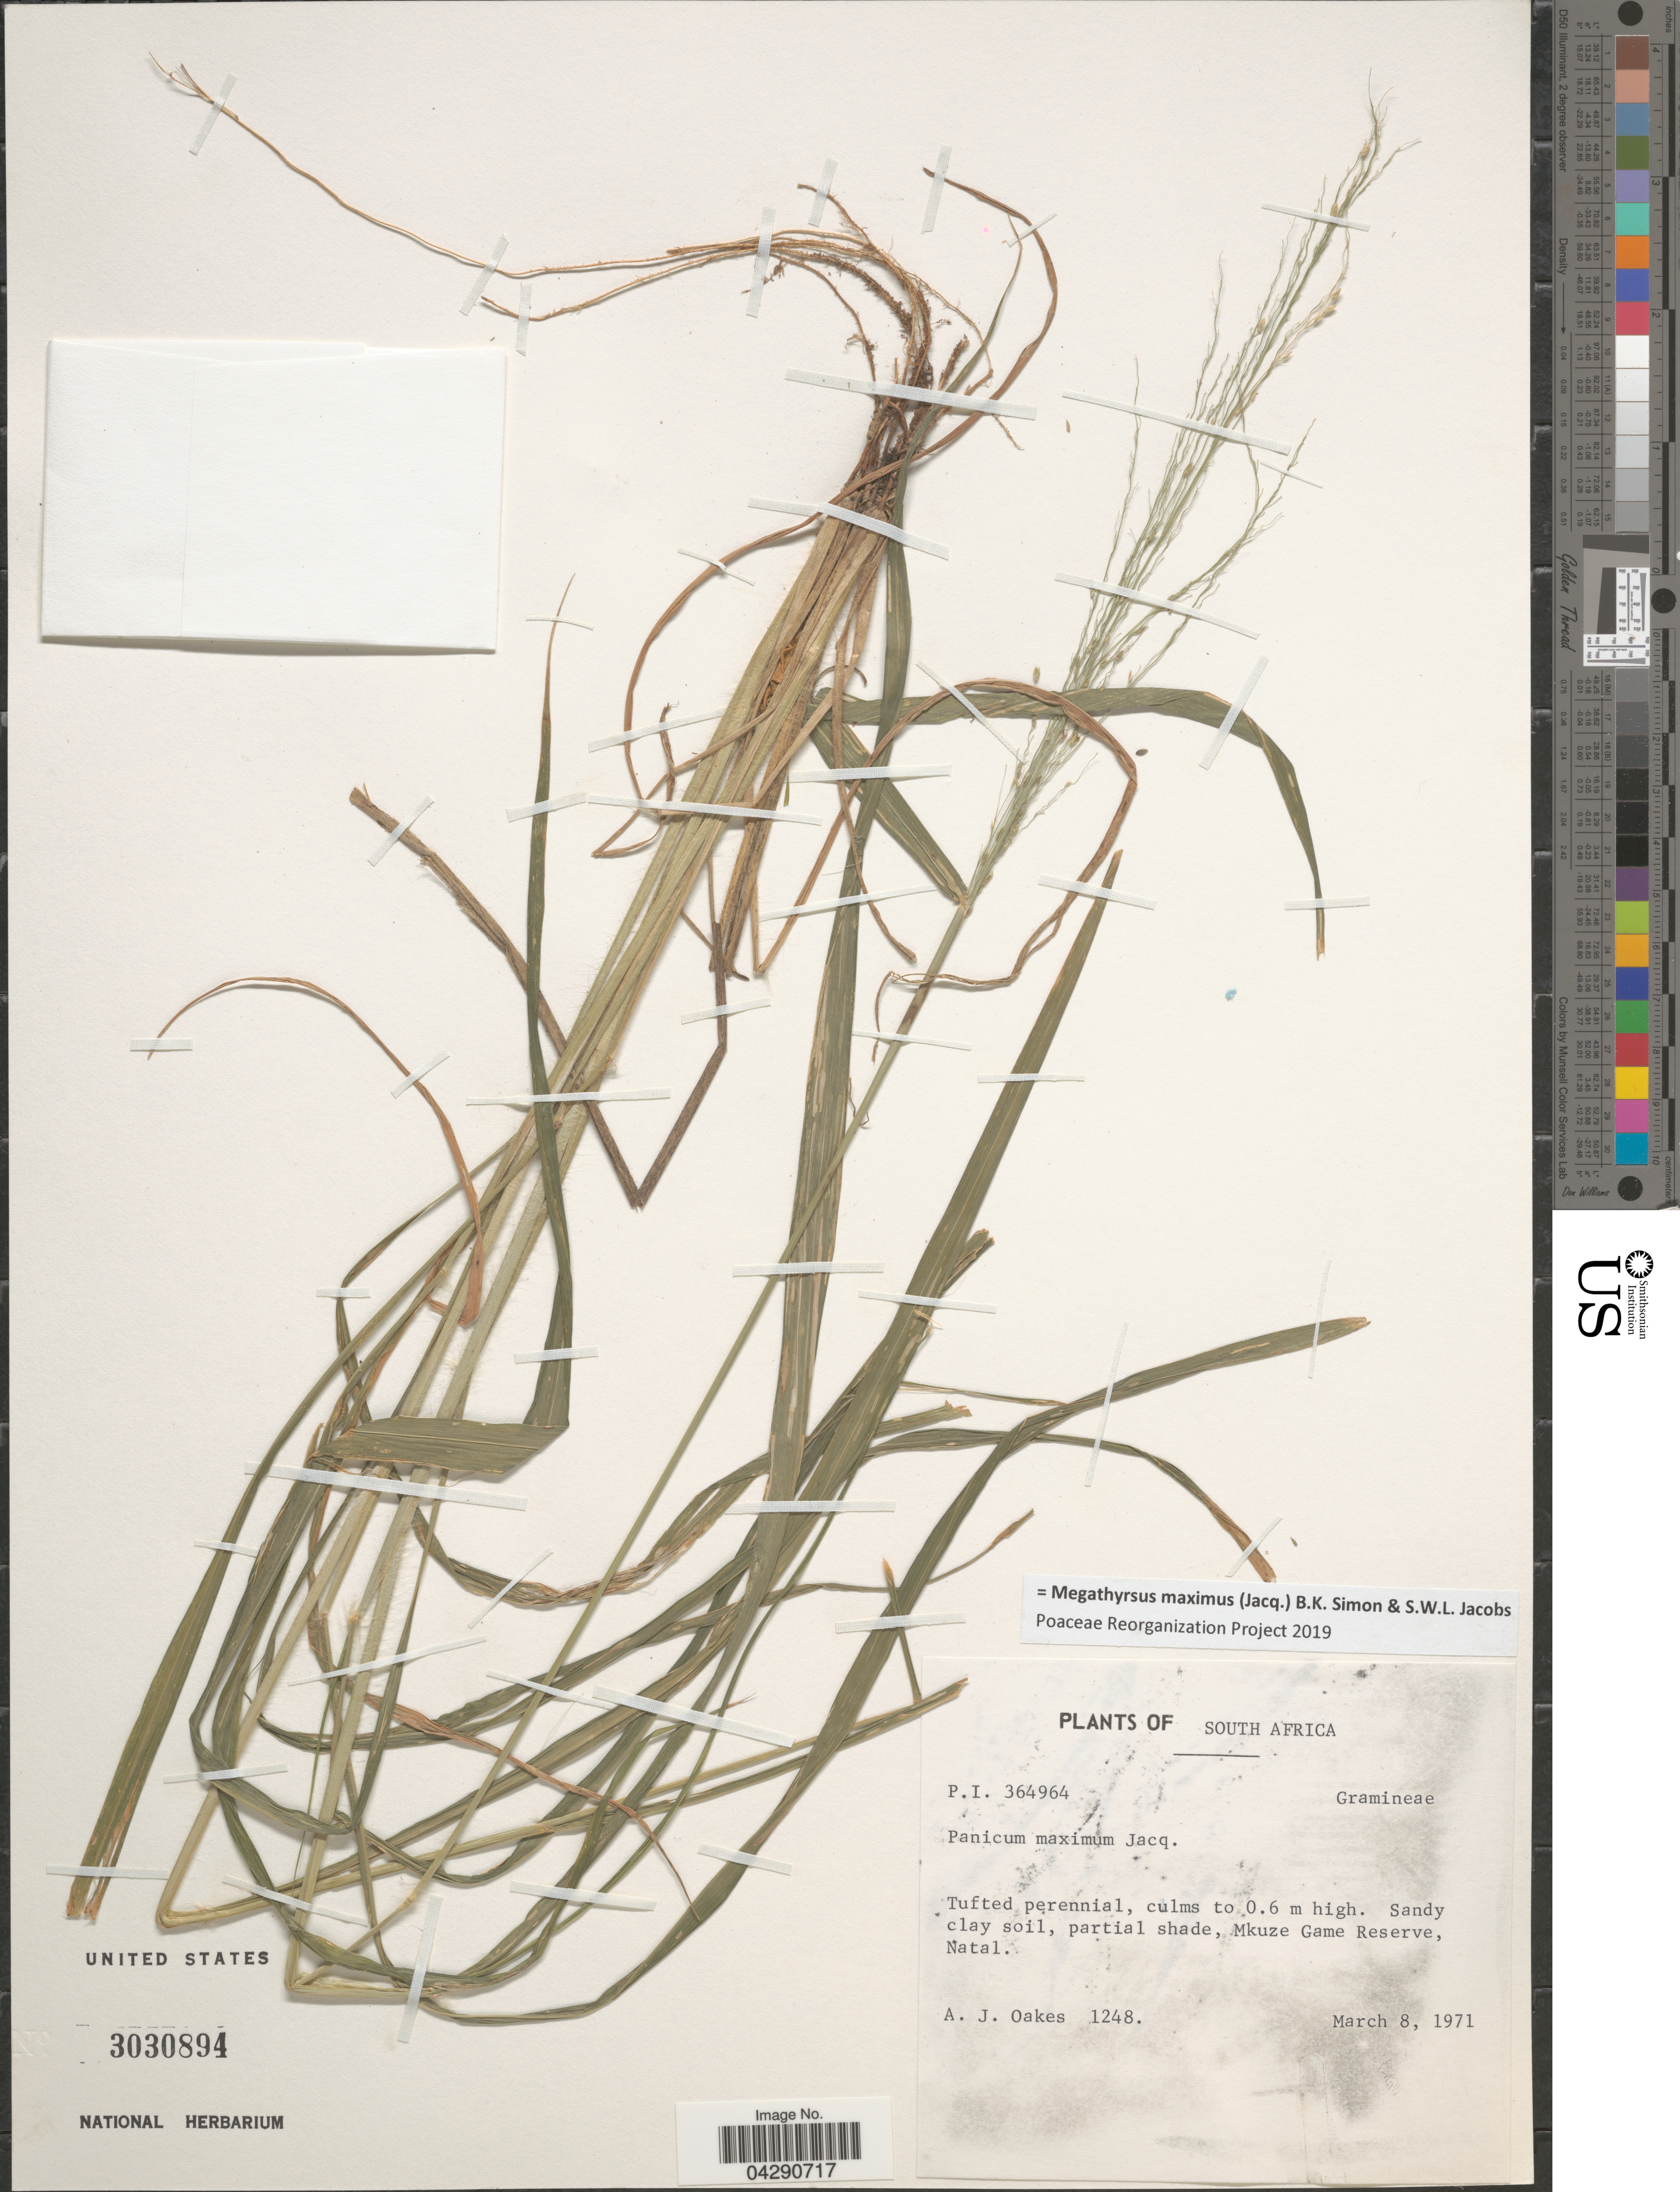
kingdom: Plantae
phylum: Tracheophyta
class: Liliopsida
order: Poales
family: Poaceae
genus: Megathyrsus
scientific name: Megathyrsus maximus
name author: (Jacq.) B.K. Simon & S.W.L. Jacobs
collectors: A. Oakes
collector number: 1248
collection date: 1971-03-08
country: South Africa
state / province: KwaZulu-Natal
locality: Mkuze Game Reserve, Natal.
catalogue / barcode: US 3030894